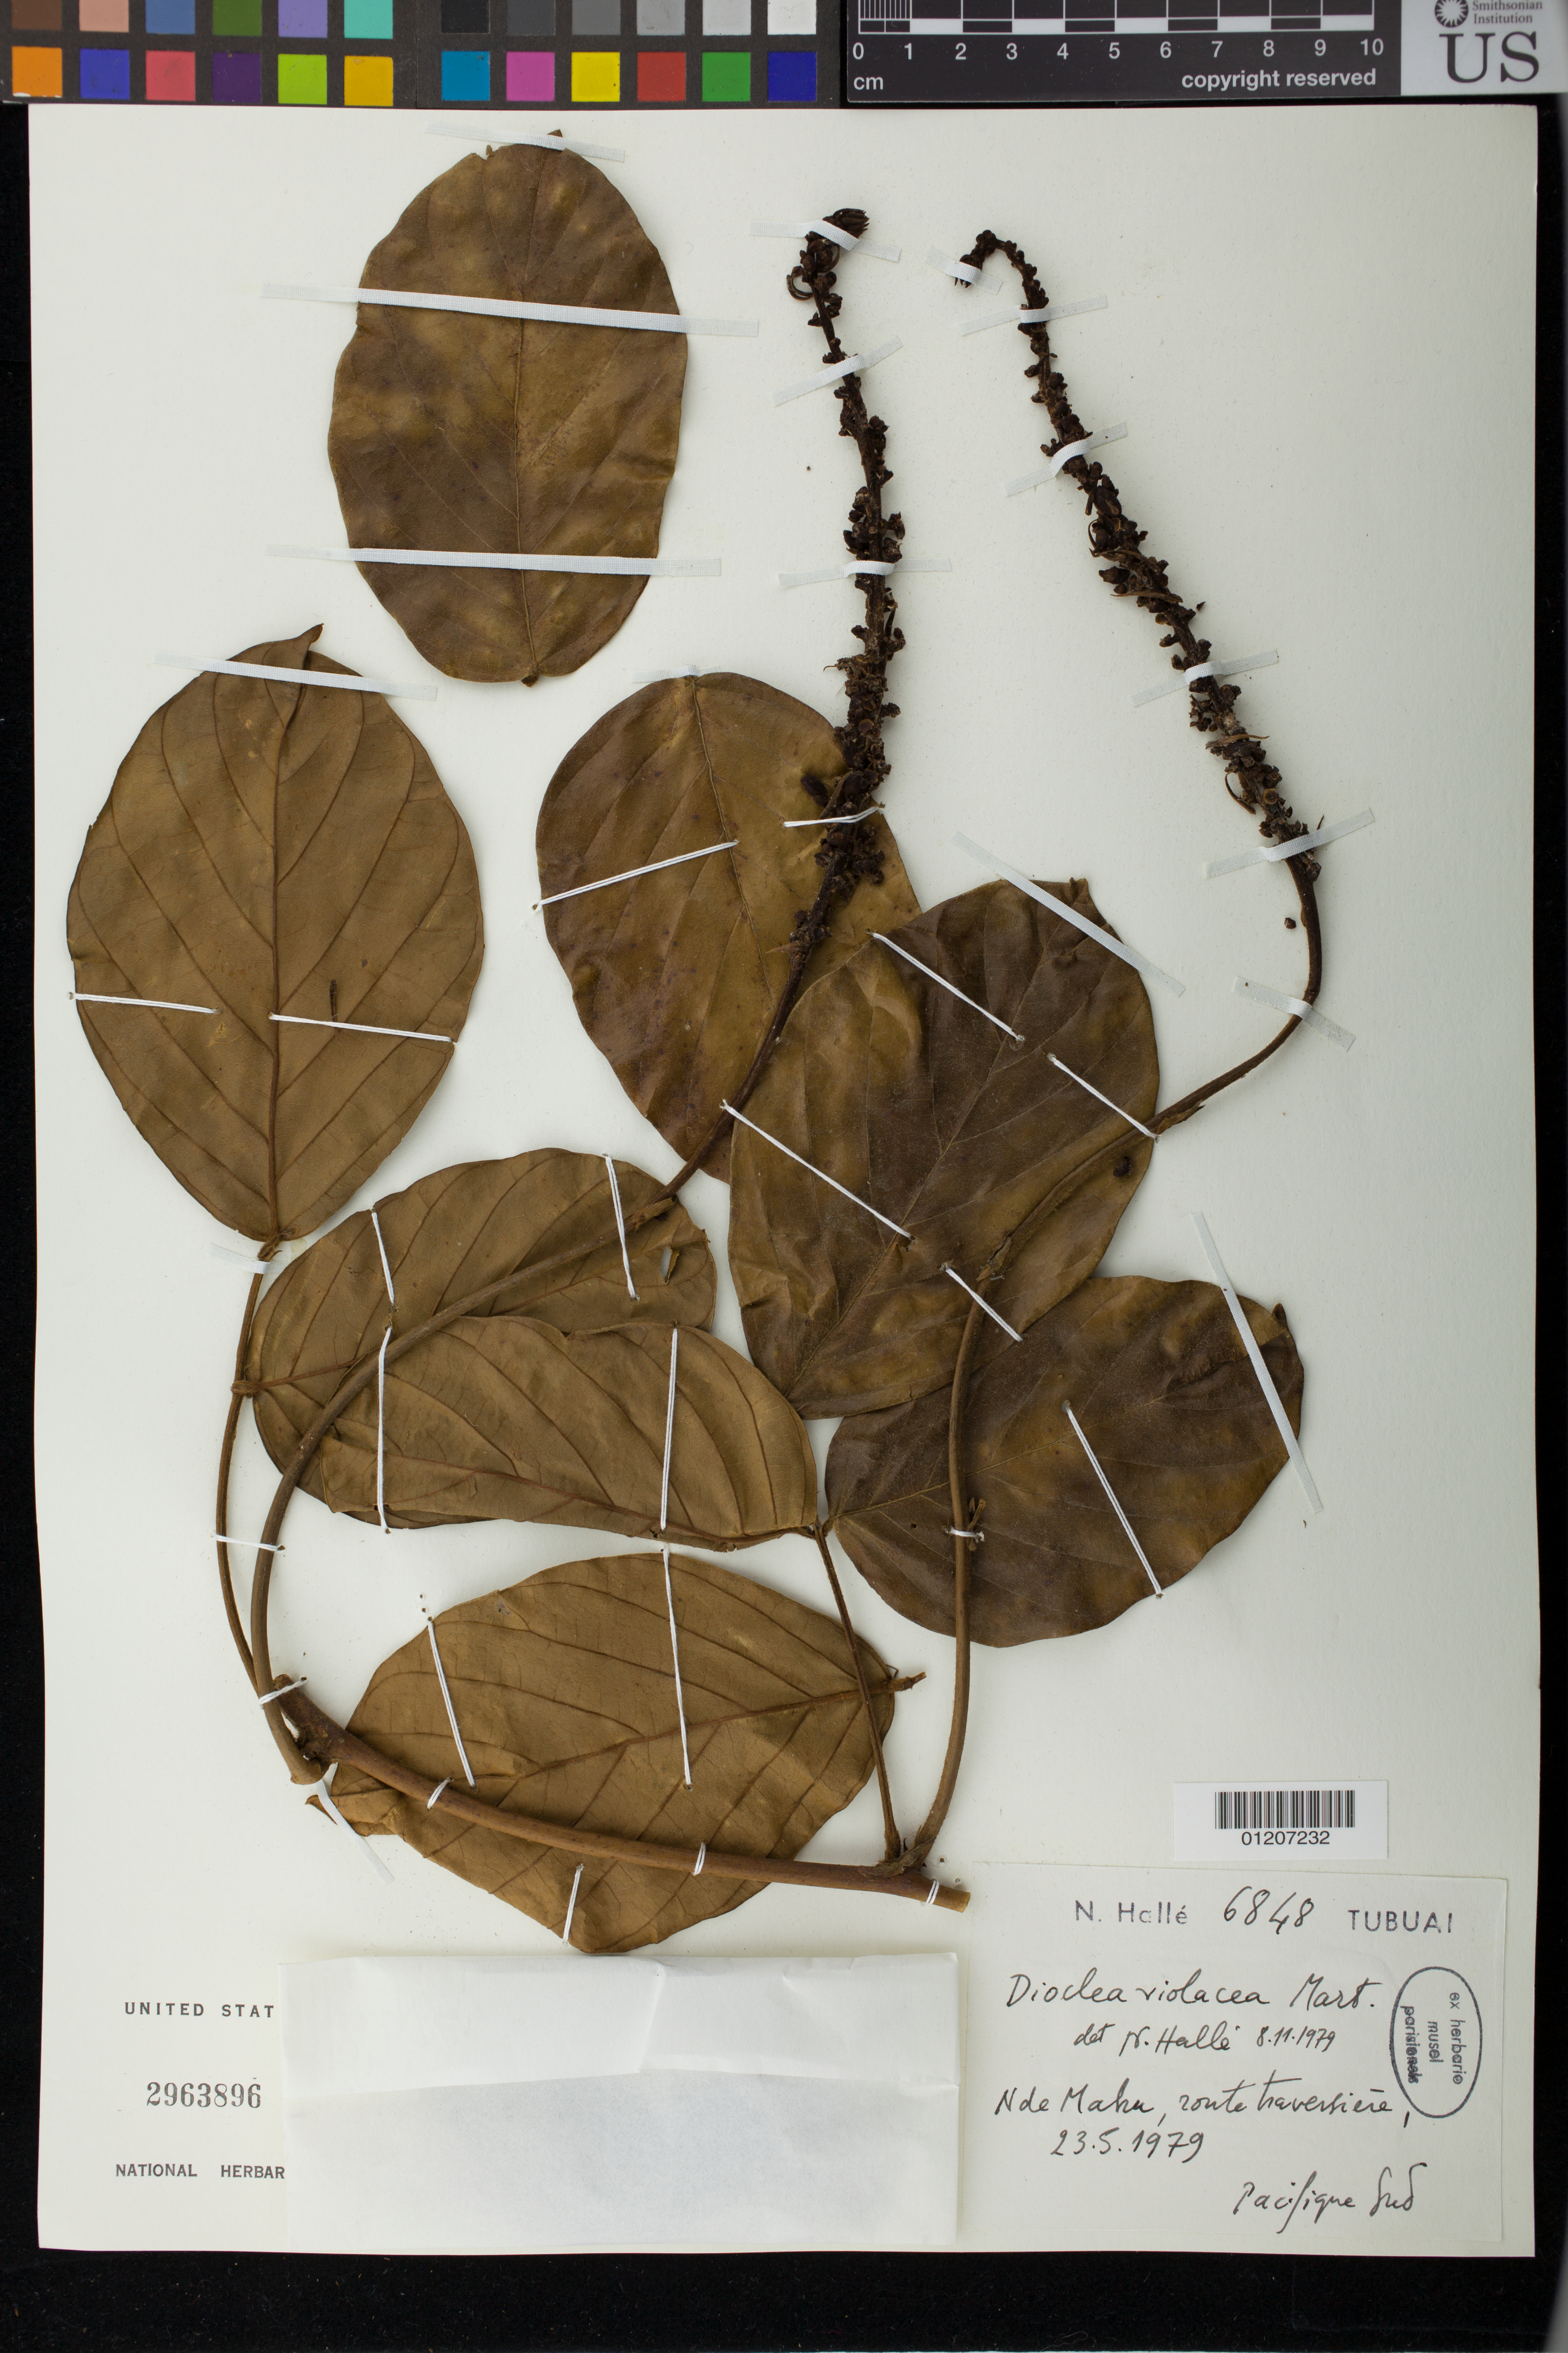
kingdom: Plantae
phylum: Tracheophyta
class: Magnoliopsida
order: Fabales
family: Fabaceae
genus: Macropsychanthus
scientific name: Macropsychanthus violaceus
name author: (Mart. ex Benth.) L.P. Queiroz & Snak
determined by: Strong, Mark T., (BOT), Smithsonian Institution - National Museum of Natural History (UNITED STATES)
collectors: N. Hallé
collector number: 6848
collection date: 1979-05-23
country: French Polynesia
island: Tubuai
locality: Nde Mahu, Route Taveisiere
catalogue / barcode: US 2963896